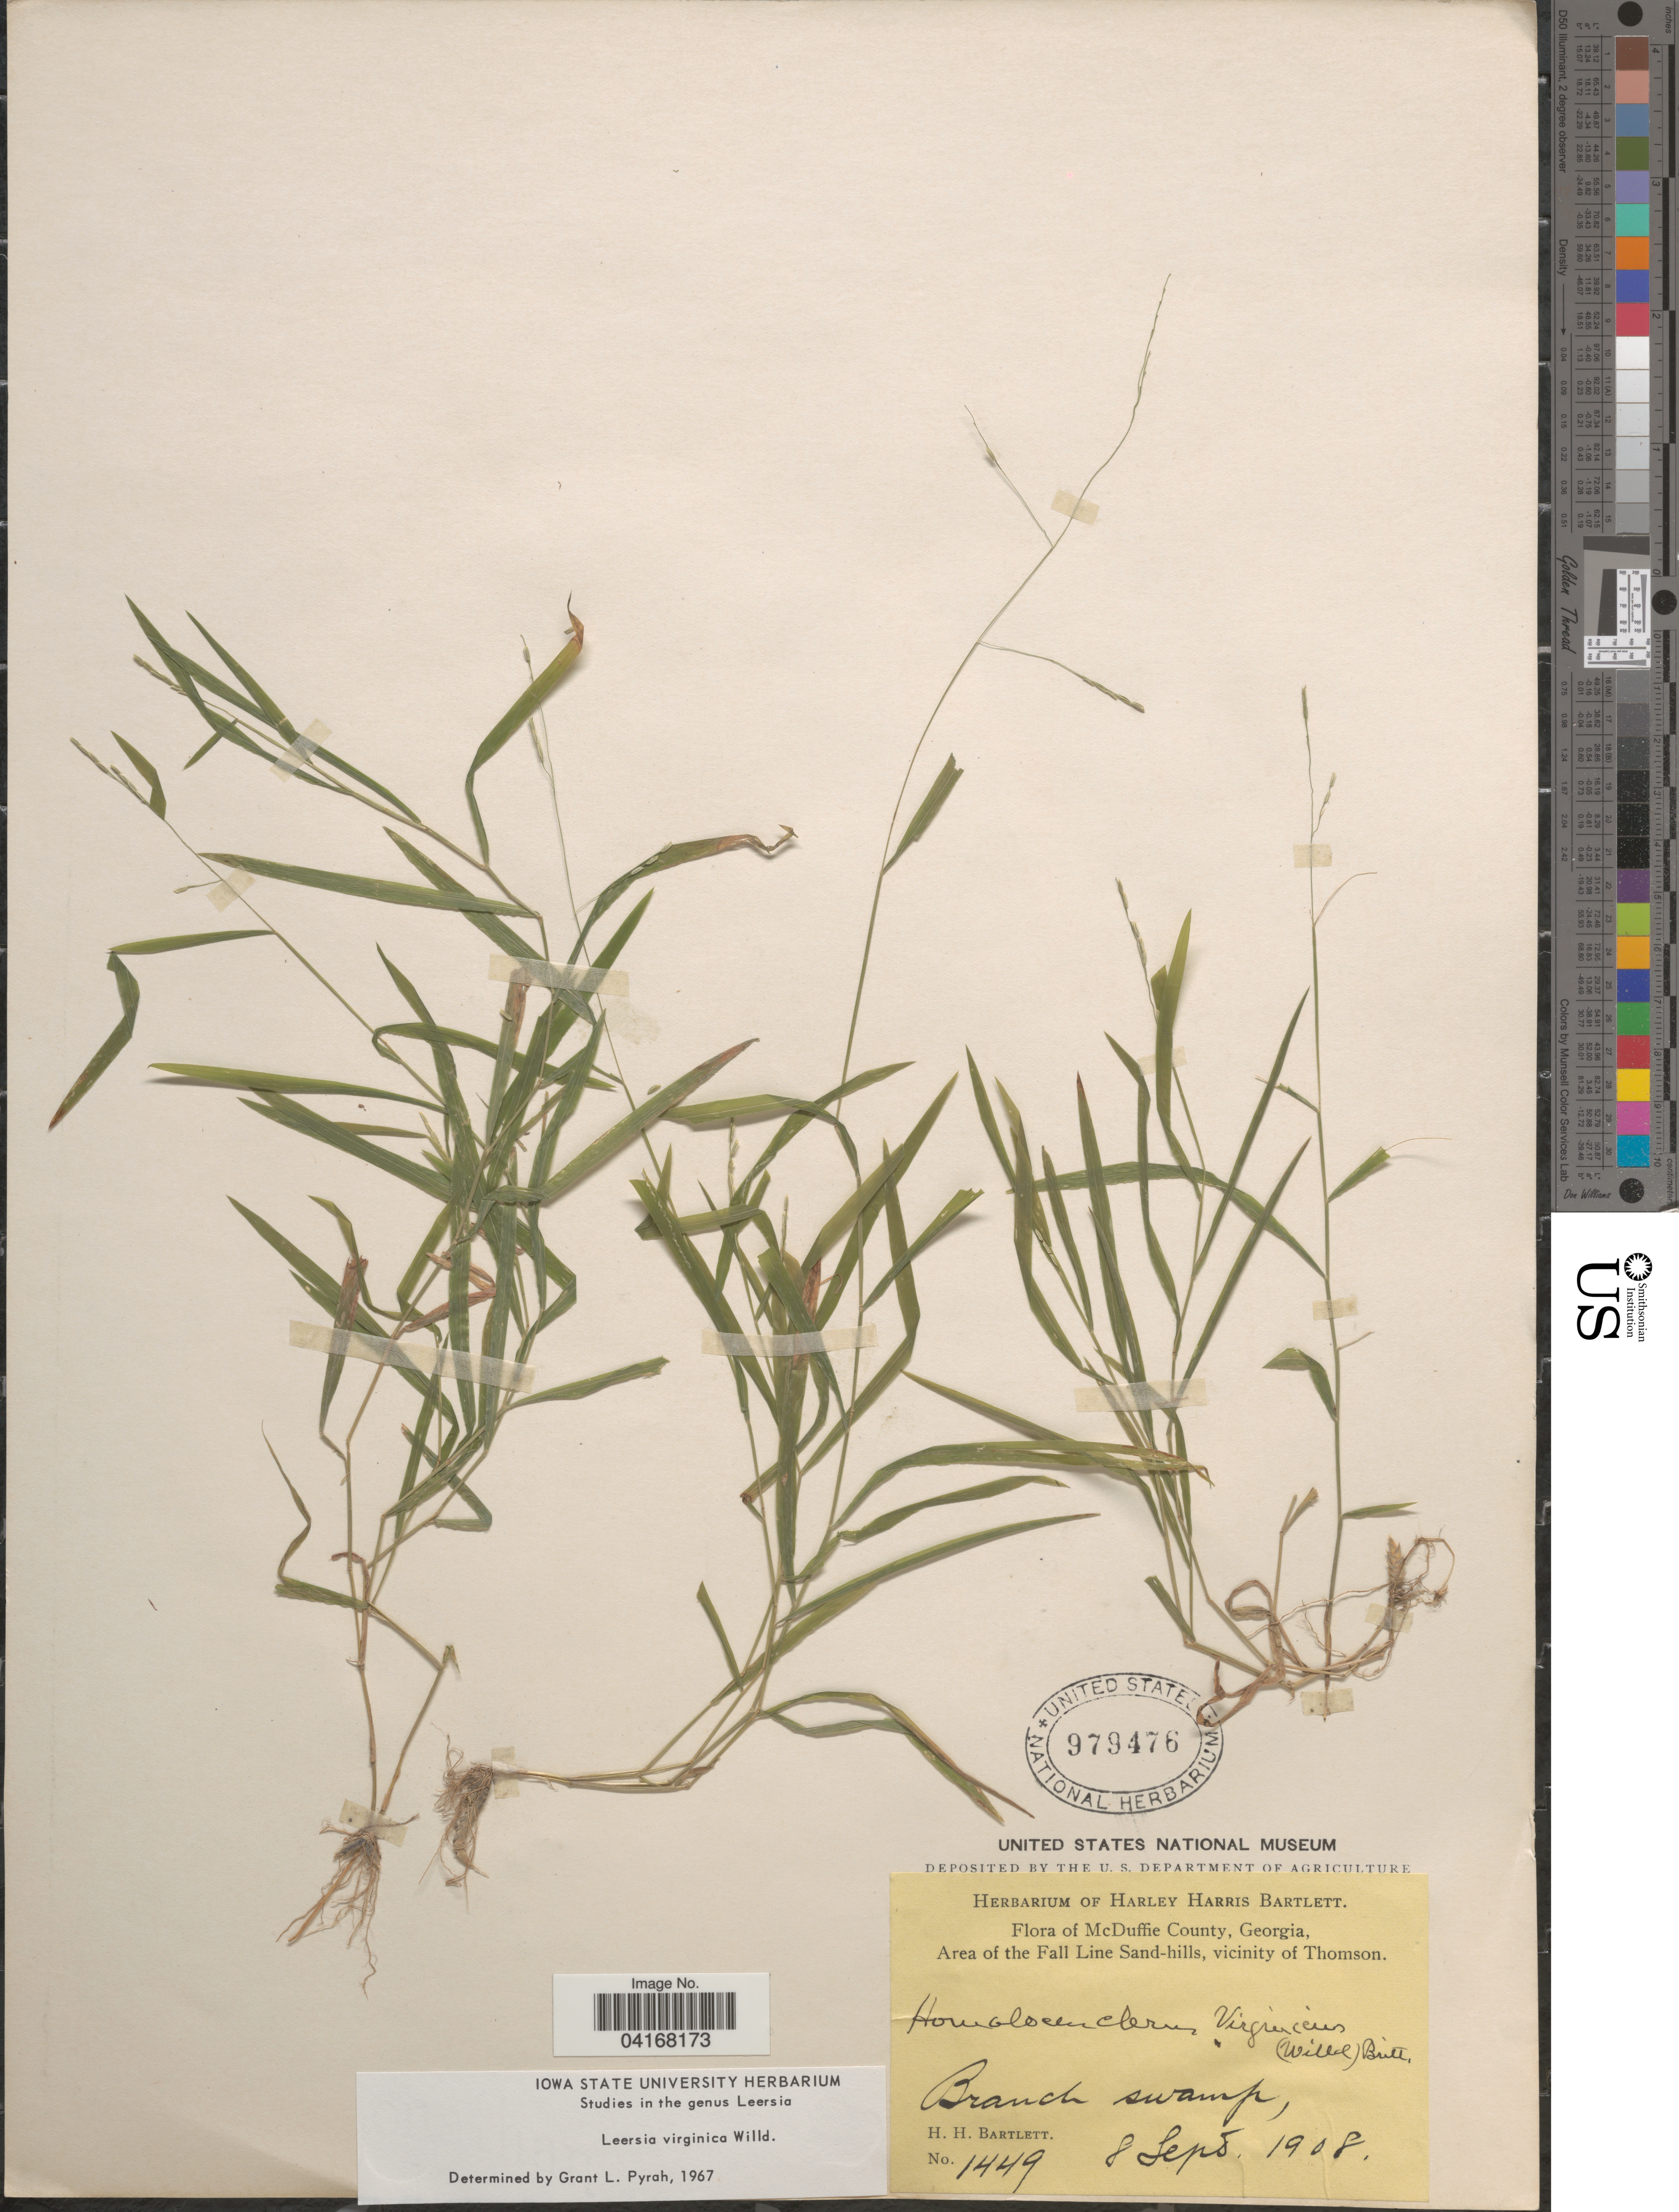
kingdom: Plantae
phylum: Tracheophyta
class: Liliopsida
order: Poales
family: Poaceae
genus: Leersia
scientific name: Leersia virginica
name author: Willd.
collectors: H. H. Bartlett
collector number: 1449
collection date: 1908-09-08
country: United States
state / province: Georgia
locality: McDuffie County. Area of the Fall Line Sand-hills, vicinity of Thomson. Branch swamp.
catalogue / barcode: US 979476